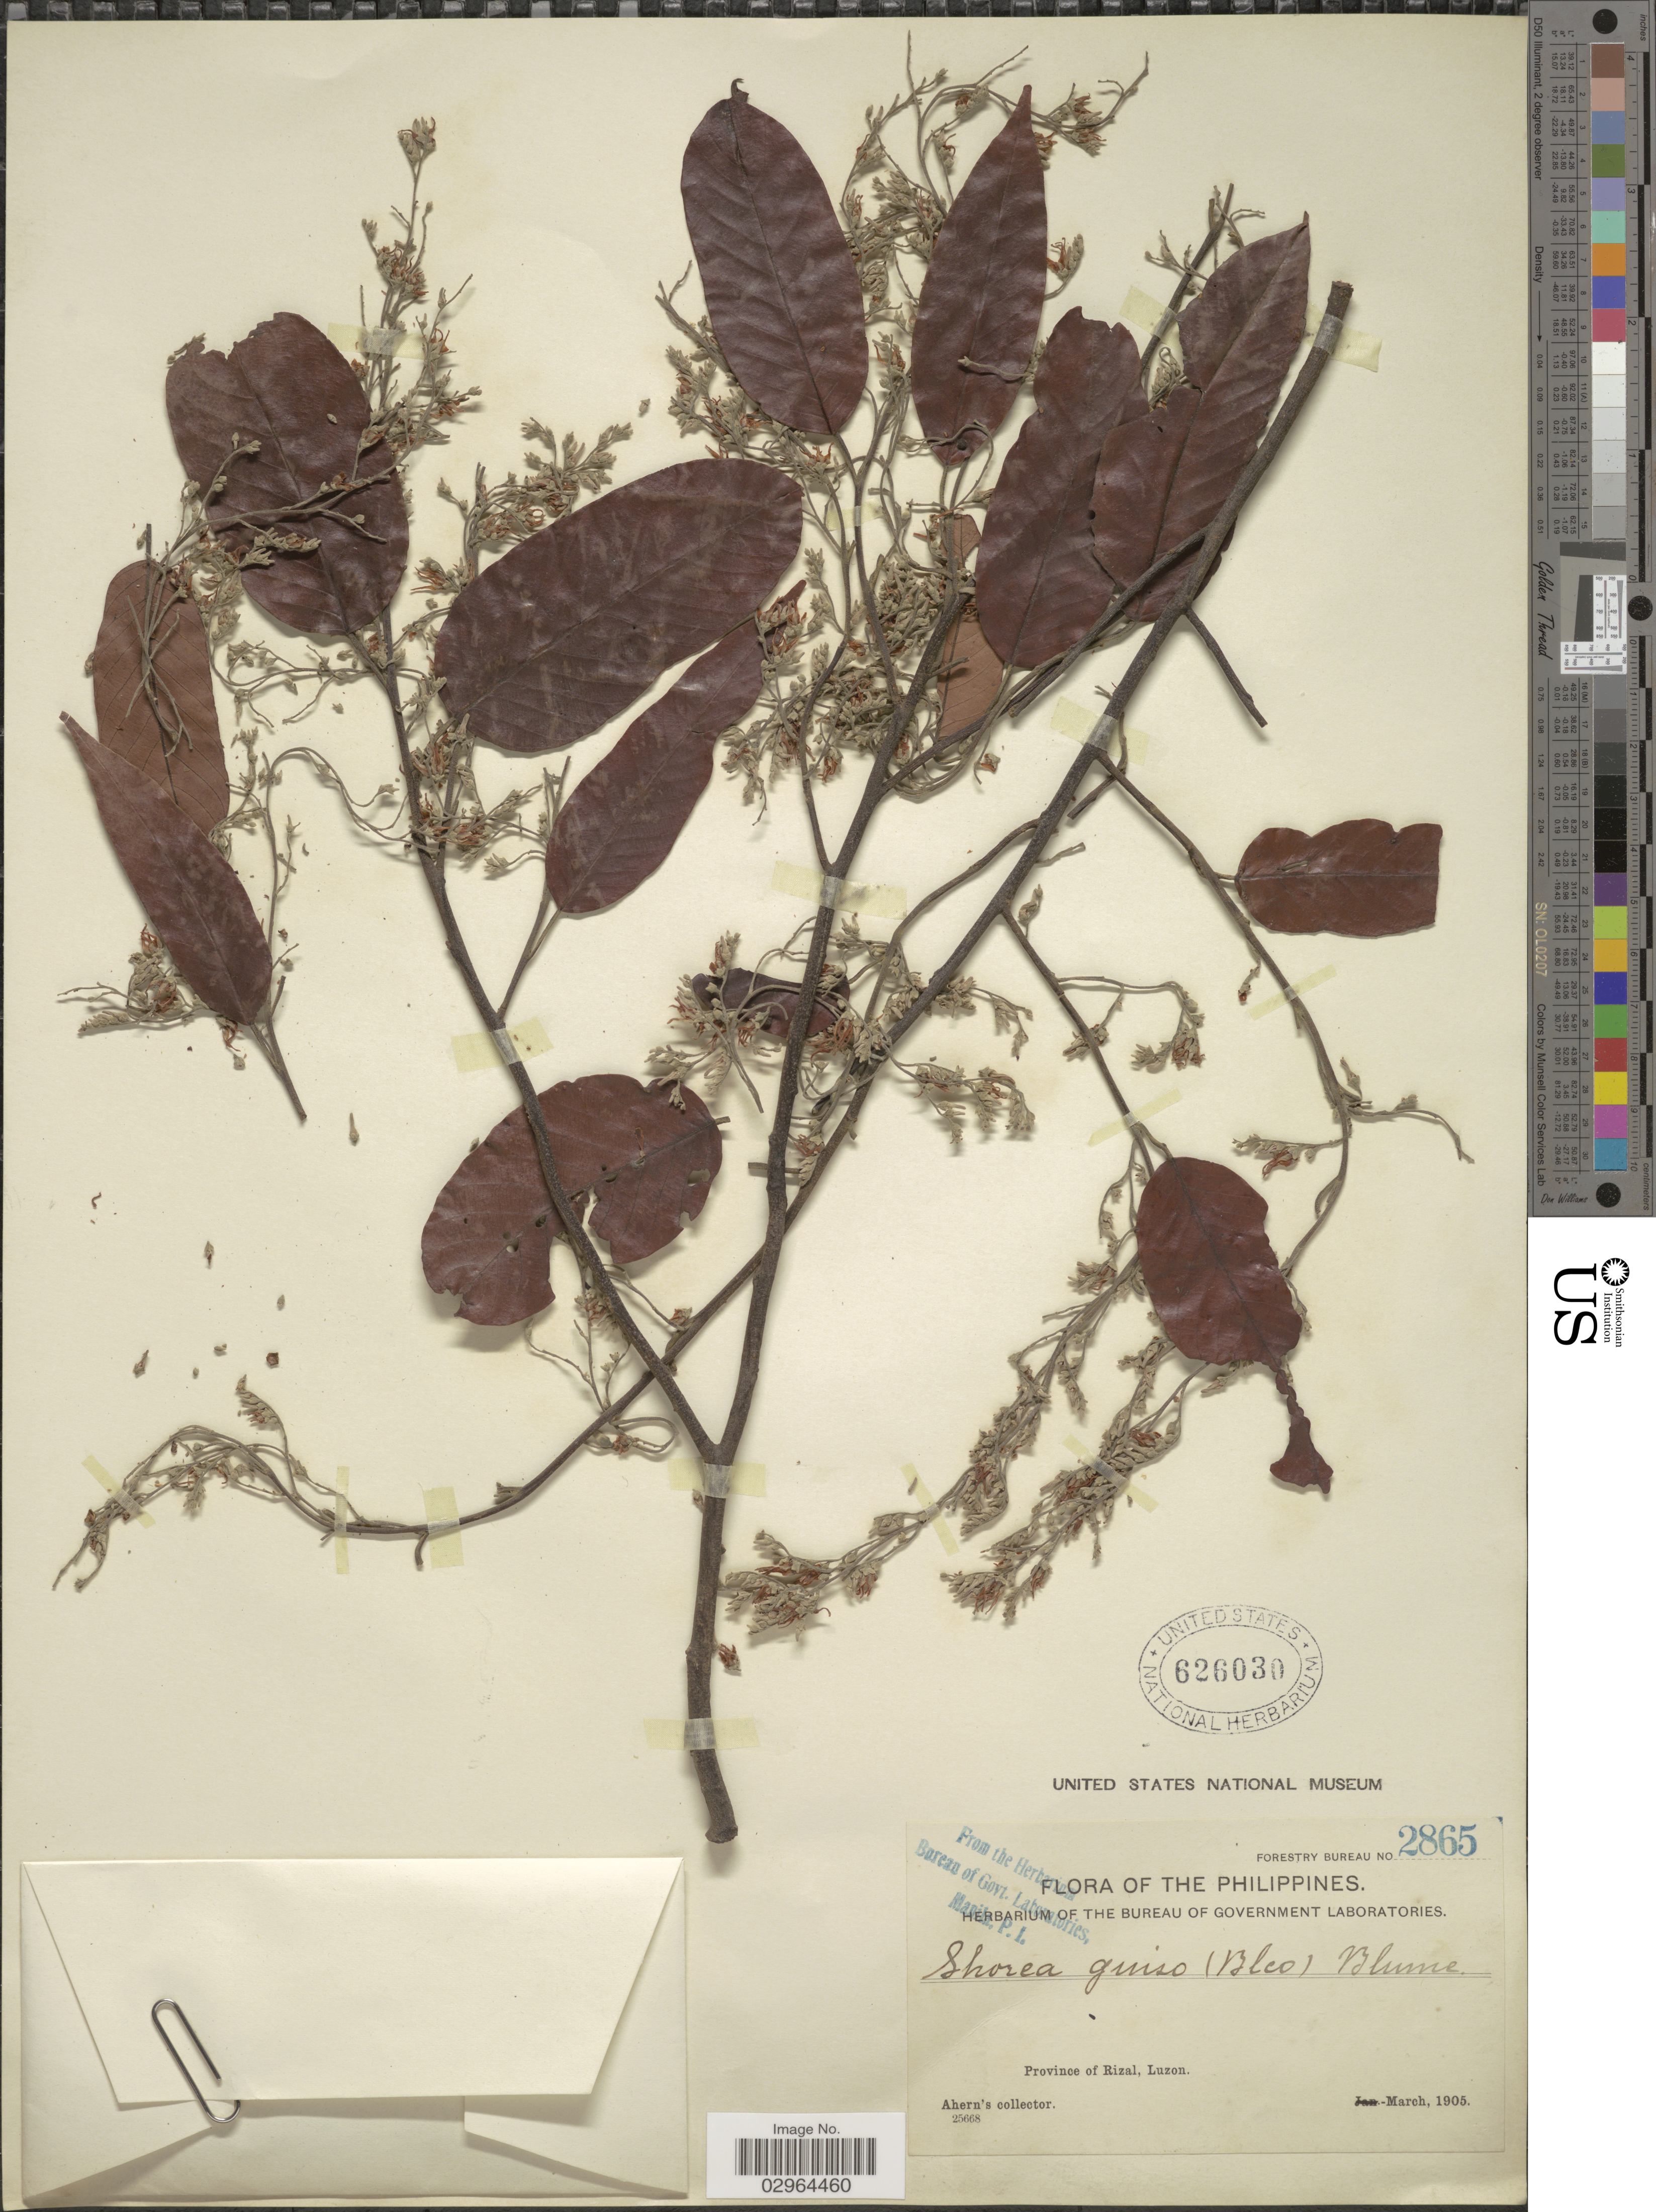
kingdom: Plantae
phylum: Tracheophyta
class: Magnoliopsida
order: Malvales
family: Dipterocarpaceae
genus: Shorea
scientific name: Shorea guiso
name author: (Blanco) Blume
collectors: Ahern's collector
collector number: Forestry Bureau 2865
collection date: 1905-03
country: Philippines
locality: Province of Rizal, Luzon.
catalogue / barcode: US 626030